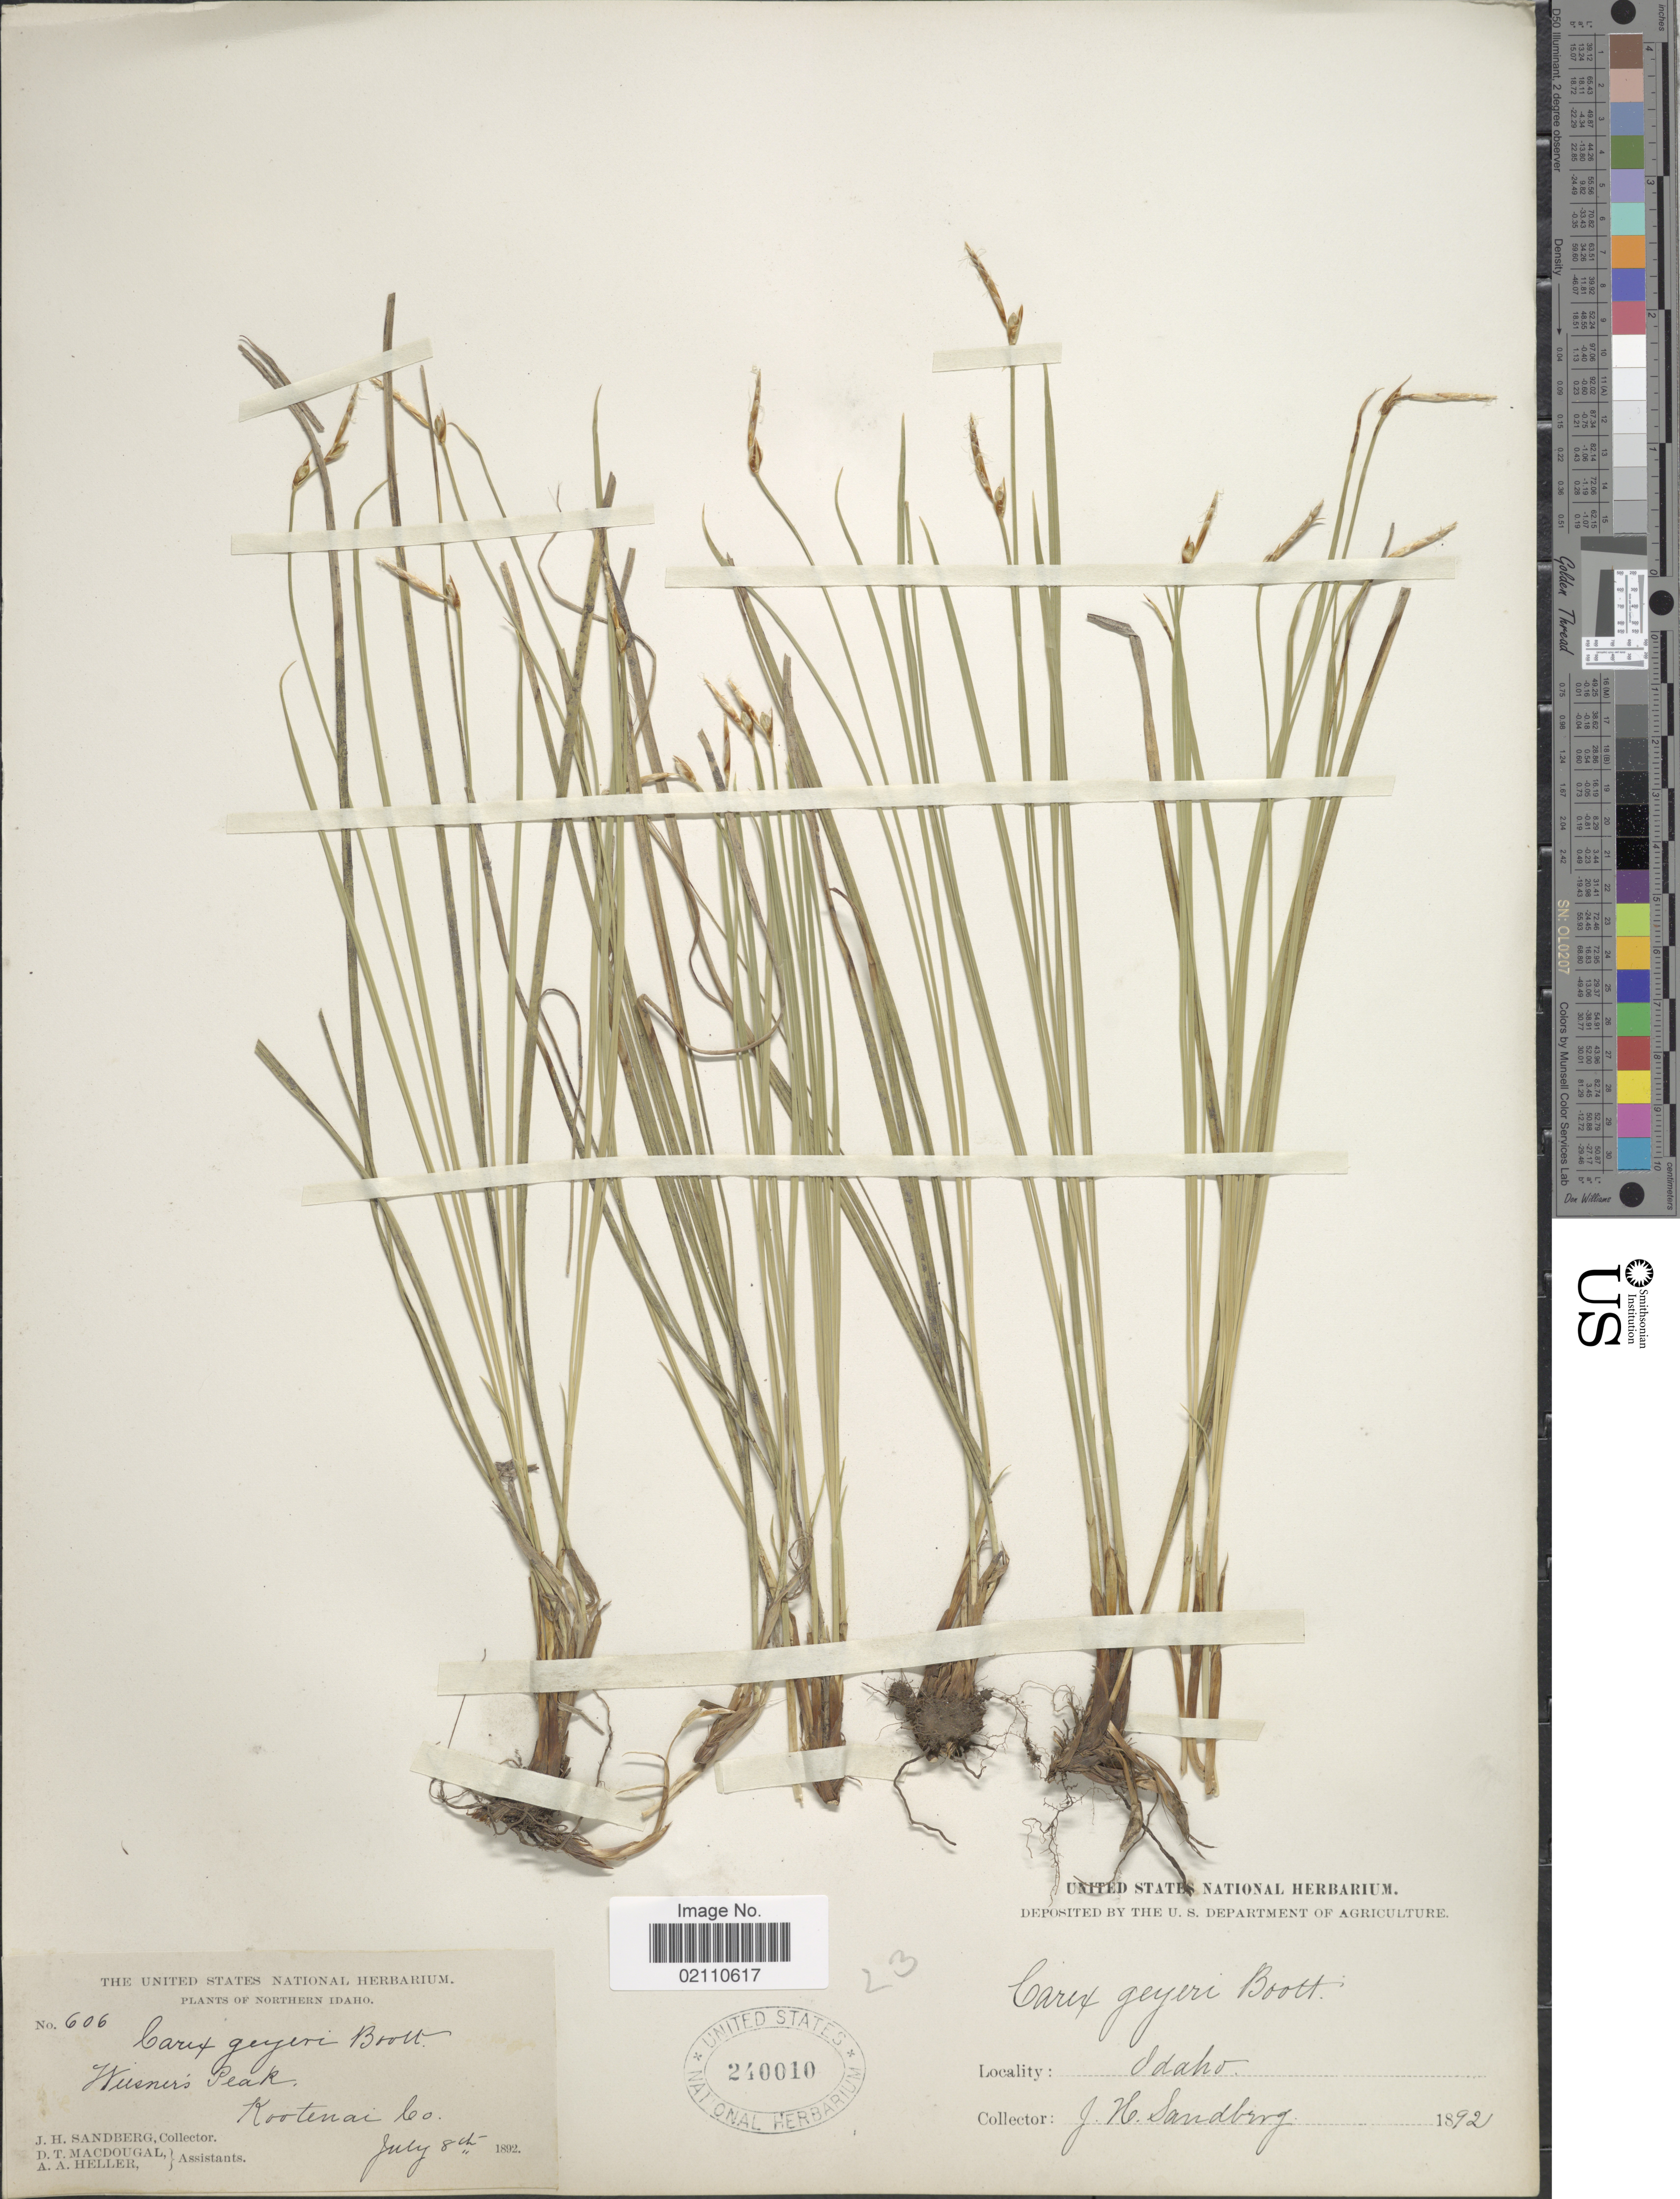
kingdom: Plantae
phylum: Tracheophyta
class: Liliopsida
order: Poales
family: Cyperaceae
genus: Carex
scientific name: Carex geyeri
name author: Boott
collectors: J. H. Sandberg, D. T. MacDougal & A. A. Heller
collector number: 606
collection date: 1892-07-08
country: United States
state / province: Idaho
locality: Northern Idaho. Weisner' s Peak, Kootenai Co.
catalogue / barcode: US 240010